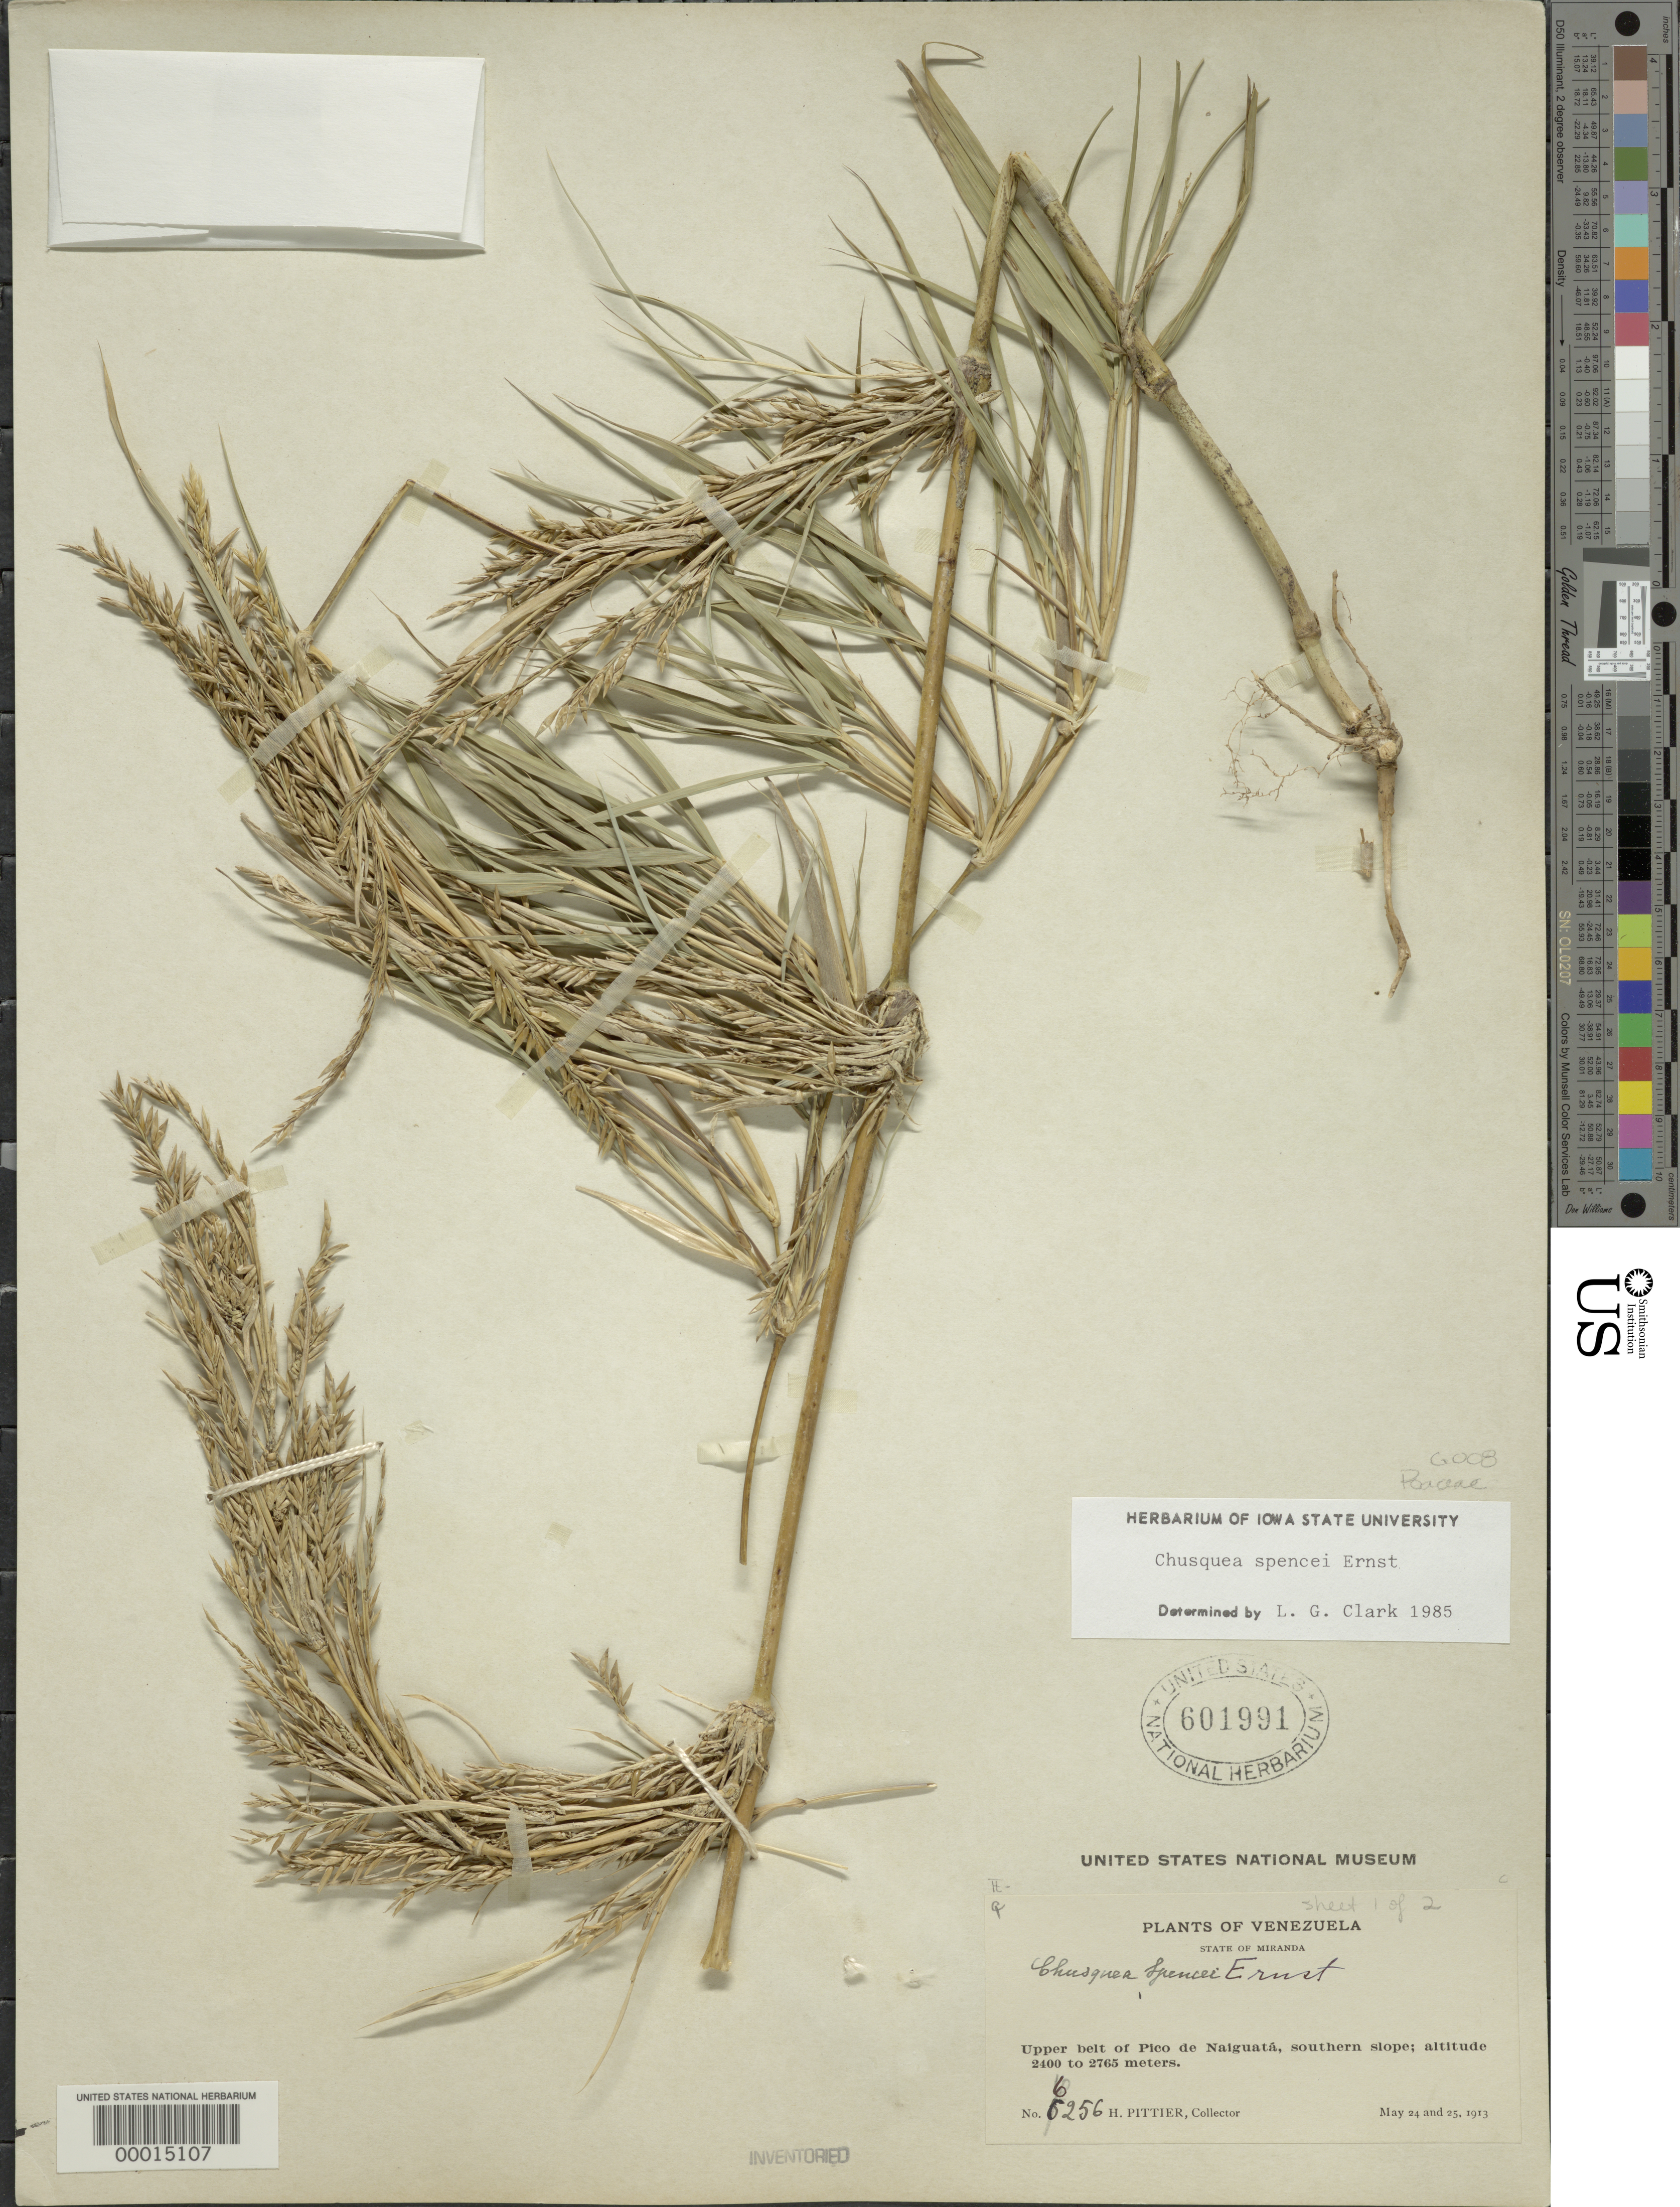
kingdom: Plantae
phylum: Tracheophyta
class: Liliopsida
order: Poales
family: Poaceae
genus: Chusquea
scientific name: Chusquea spencei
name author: Ernst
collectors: H. F. Pittier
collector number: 6256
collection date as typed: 24 May 1913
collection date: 1913-05-24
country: Venezuela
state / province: Miranda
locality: Pico de naiguata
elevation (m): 2400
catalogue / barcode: US 601991